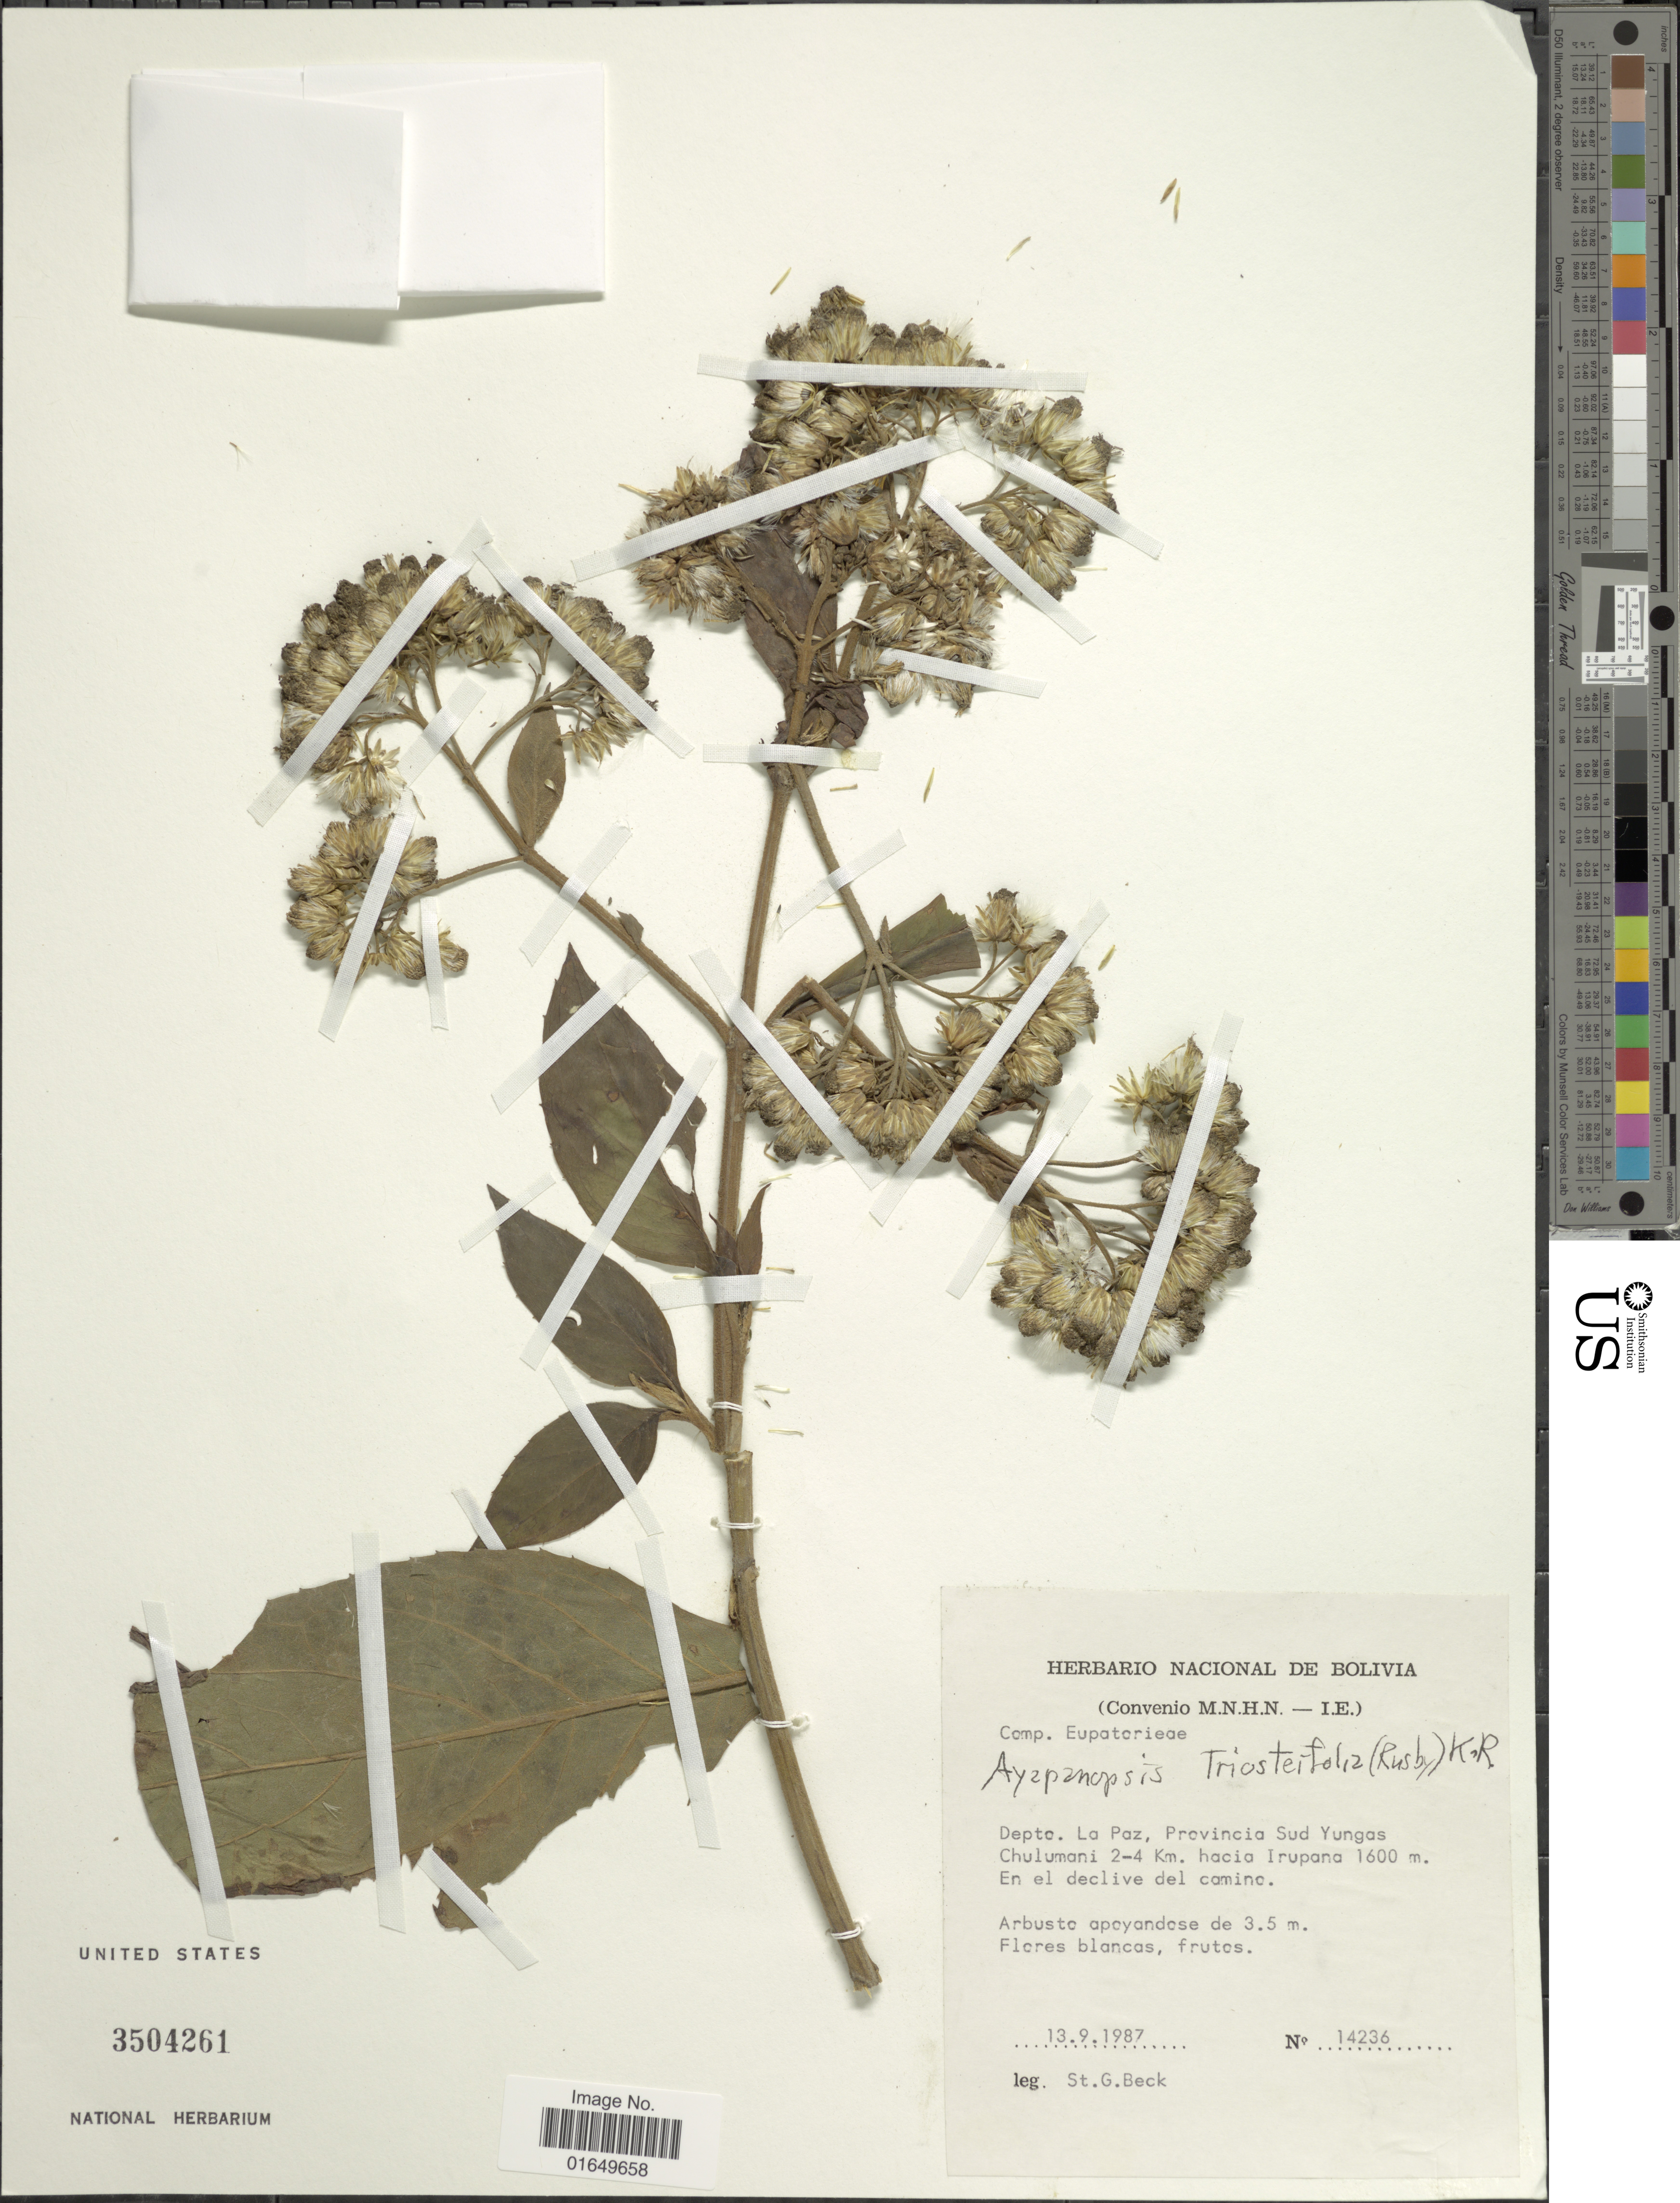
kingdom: Plantae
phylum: Tracheophyta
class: Magnoliopsida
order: Asterales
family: Asteraceae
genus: Ayapanopsis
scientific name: Ayapanopsis triosteifolia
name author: (Rusby) R.M. King & H. Rob.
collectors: S. G. Beck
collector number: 14236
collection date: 1987-09-13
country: Bolivia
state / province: La Paz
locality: Provincia Sud Yungas Chulumani 2-4 Km. hacia Irupana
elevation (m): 1600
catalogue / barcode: US 3504261